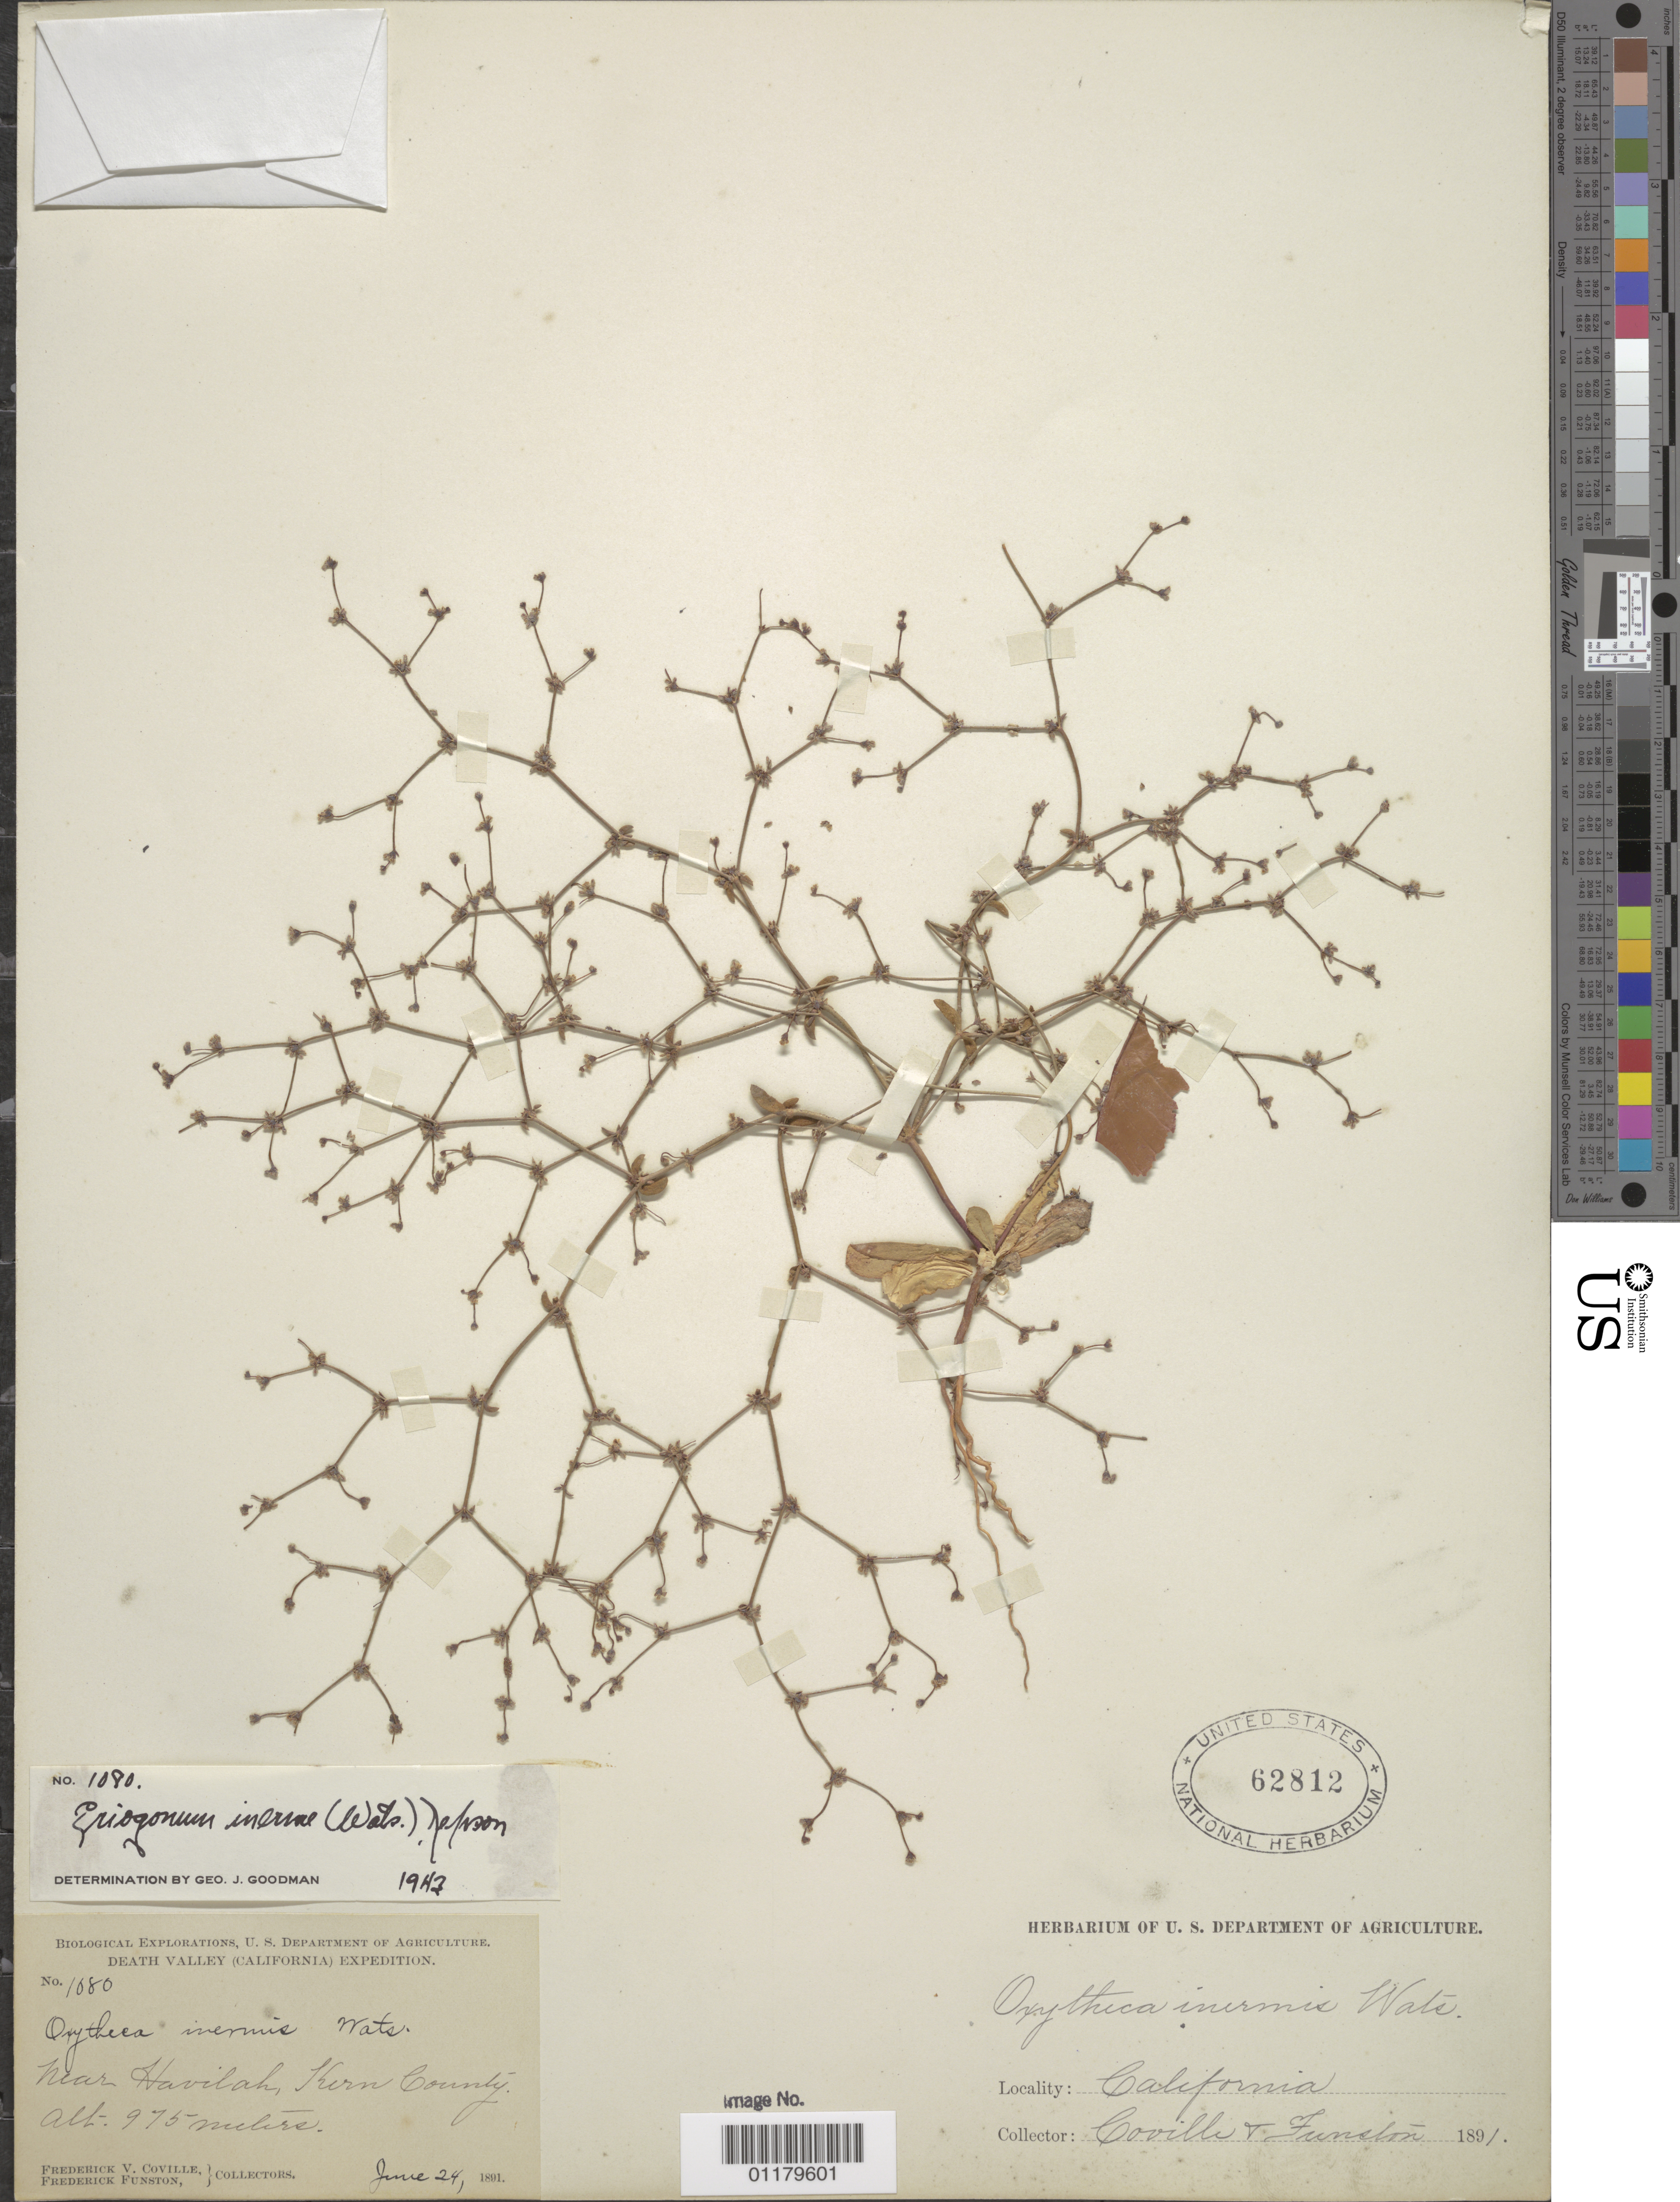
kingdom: Plantae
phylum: Tracheophyta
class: Magnoliopsida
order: Caryophyllales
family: Polygonaceae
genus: Eriogonum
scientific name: Eriogonum inerme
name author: (S. Watson) Jeps.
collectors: F. V. Coville & F. Funston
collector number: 1080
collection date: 1891-06-24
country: United States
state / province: California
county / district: Kern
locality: Near Havilah.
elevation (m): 975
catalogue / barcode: US 62812